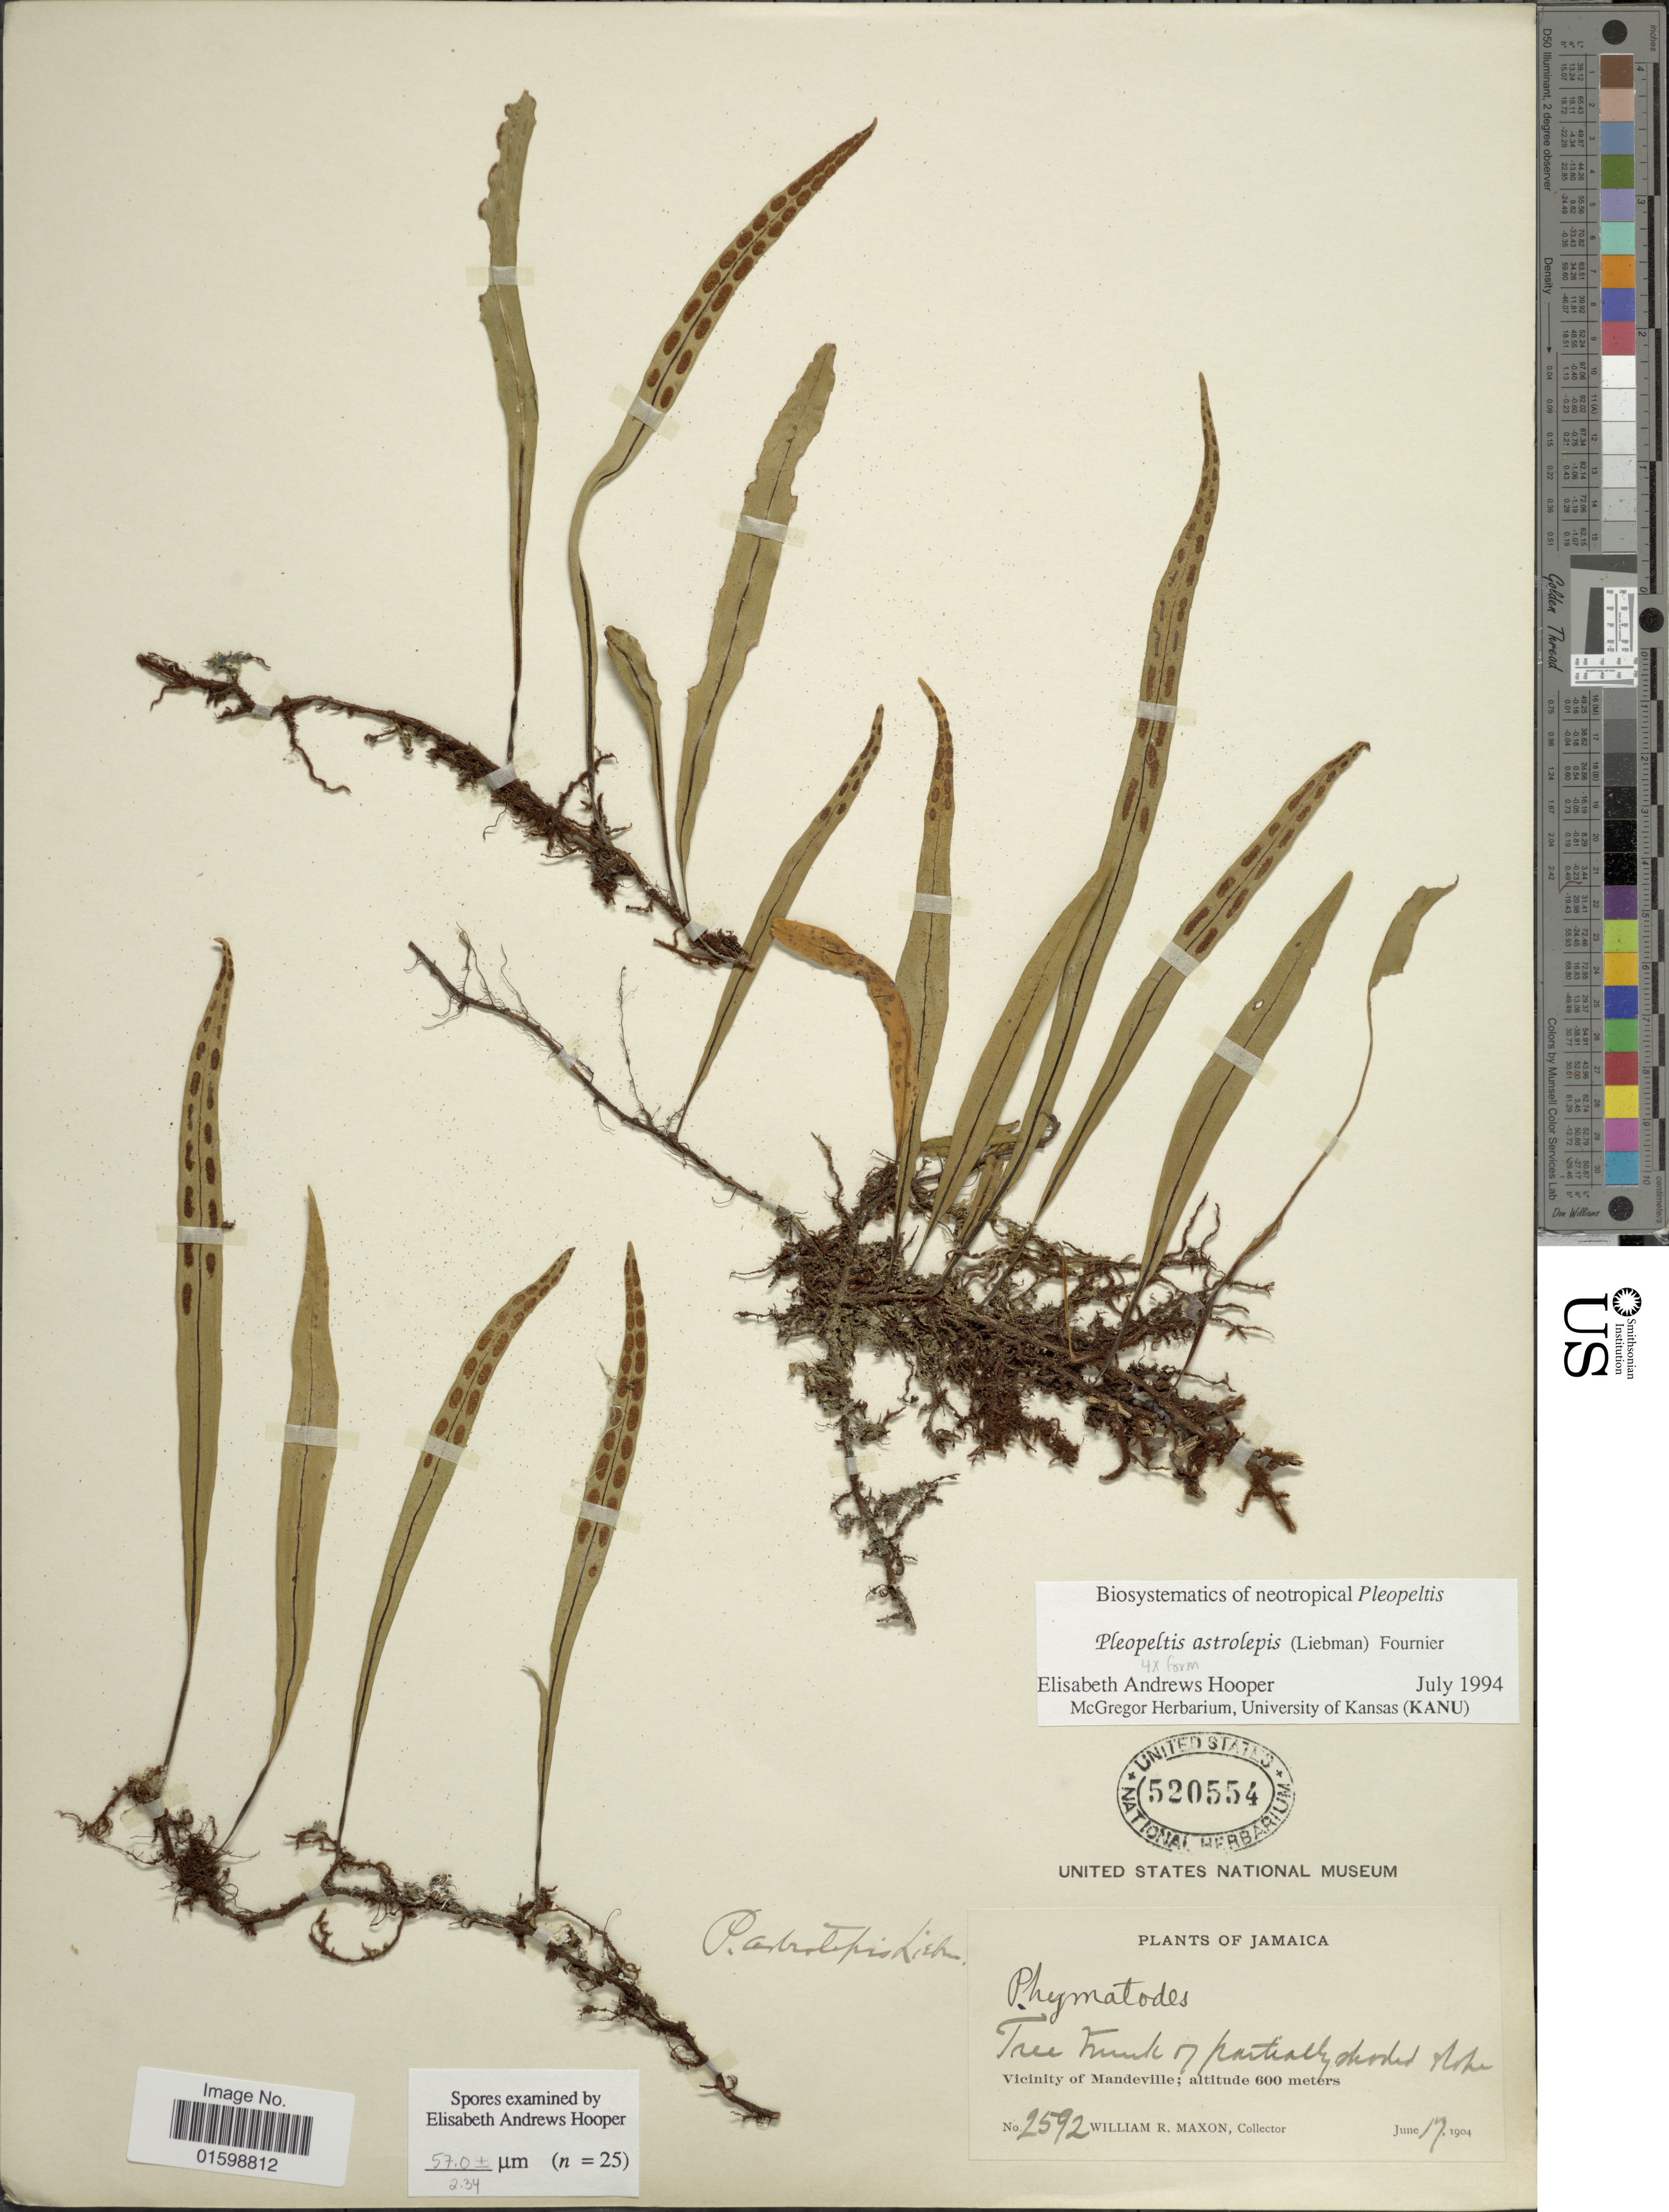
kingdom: Plantae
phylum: Tracheophyta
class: Polypodiopsida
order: Polypodiales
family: Polypodiaceae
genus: Pleopeltis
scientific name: Pleopeltis astrolepis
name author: (Liebm.) E. Fourn.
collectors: W. R. Maxon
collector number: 2592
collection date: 1904-06-17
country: Jamaica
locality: Tree trunk of partially shaded slope, vicinity of Mandeville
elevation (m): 600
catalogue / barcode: US 520554